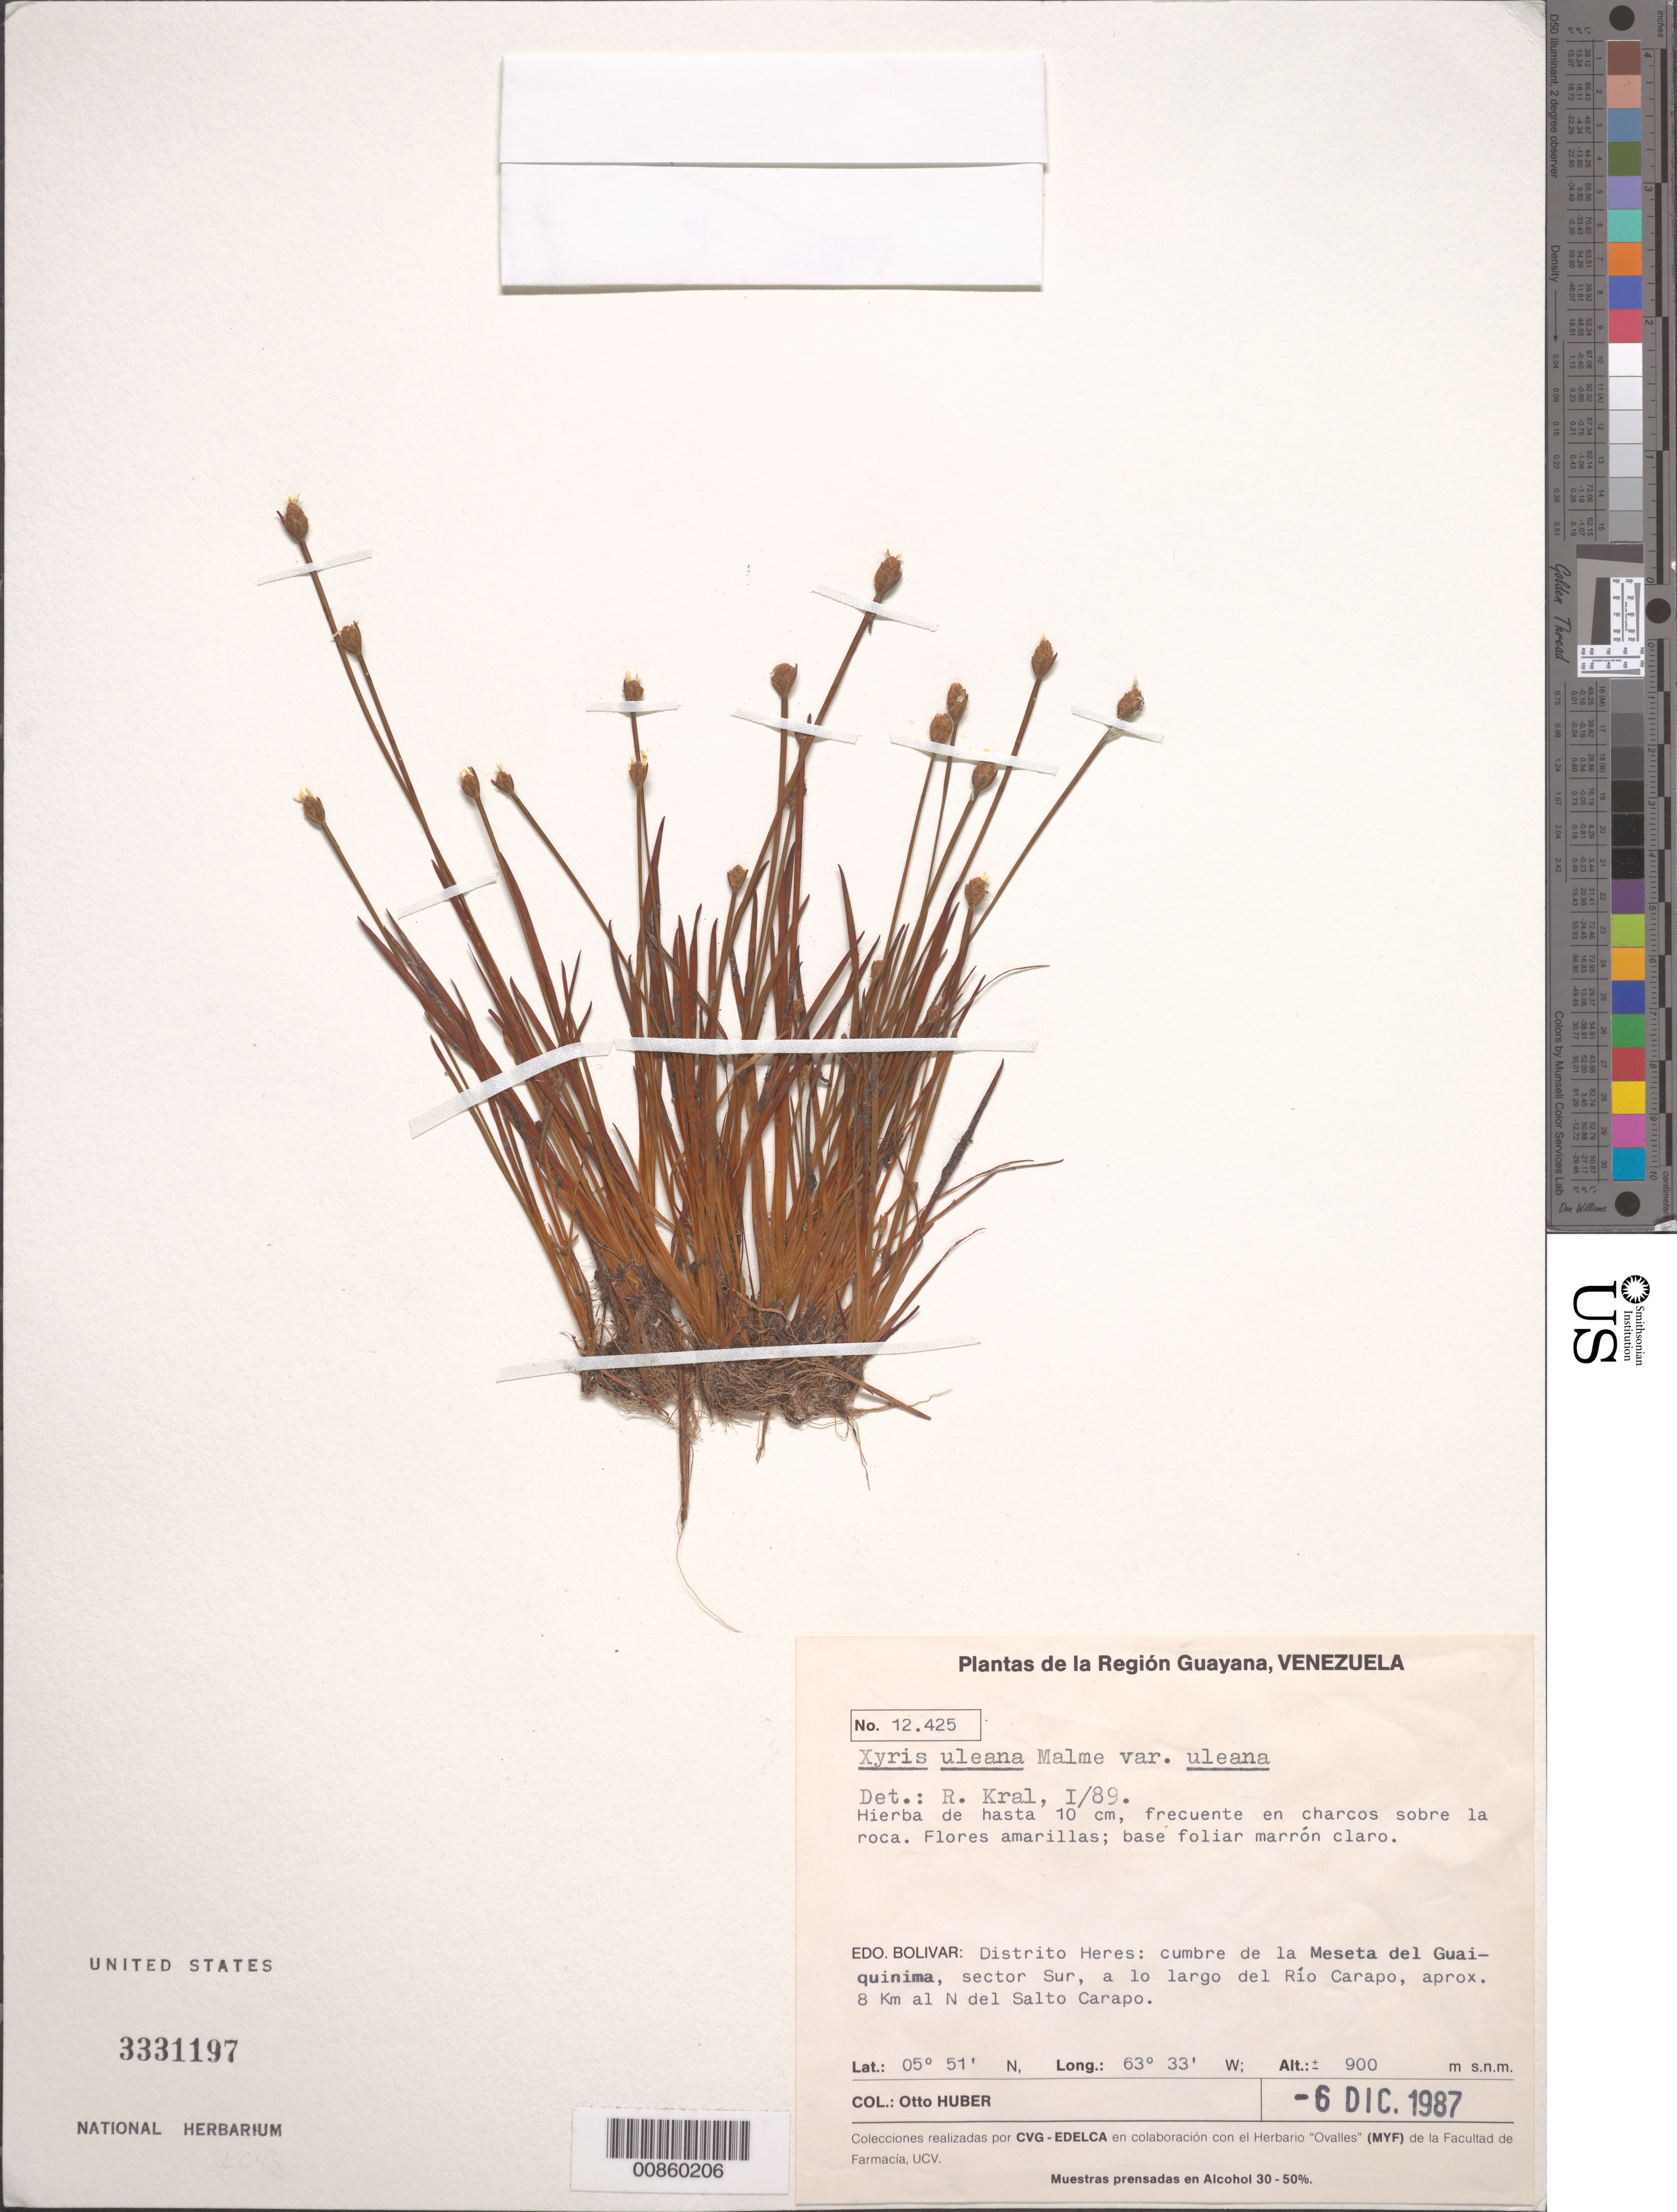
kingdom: Plantae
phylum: Tracheophyta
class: Liliopsida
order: Poales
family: Xyridaceae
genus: Xyris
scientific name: Xyris uleana var. uleana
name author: Malme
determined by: Kral, Robert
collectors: O. Huber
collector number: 12425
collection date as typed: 6-Dec-87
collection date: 1987-12-06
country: Venezuela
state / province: Bolívar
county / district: Heres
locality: Meseta del Gauiquinima, cumbre, sector Sur, a lo largo del Río Carapo, aprox 8 km al N del Salto Carapo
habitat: Charcos sobre la roca.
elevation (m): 900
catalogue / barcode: US 3331197